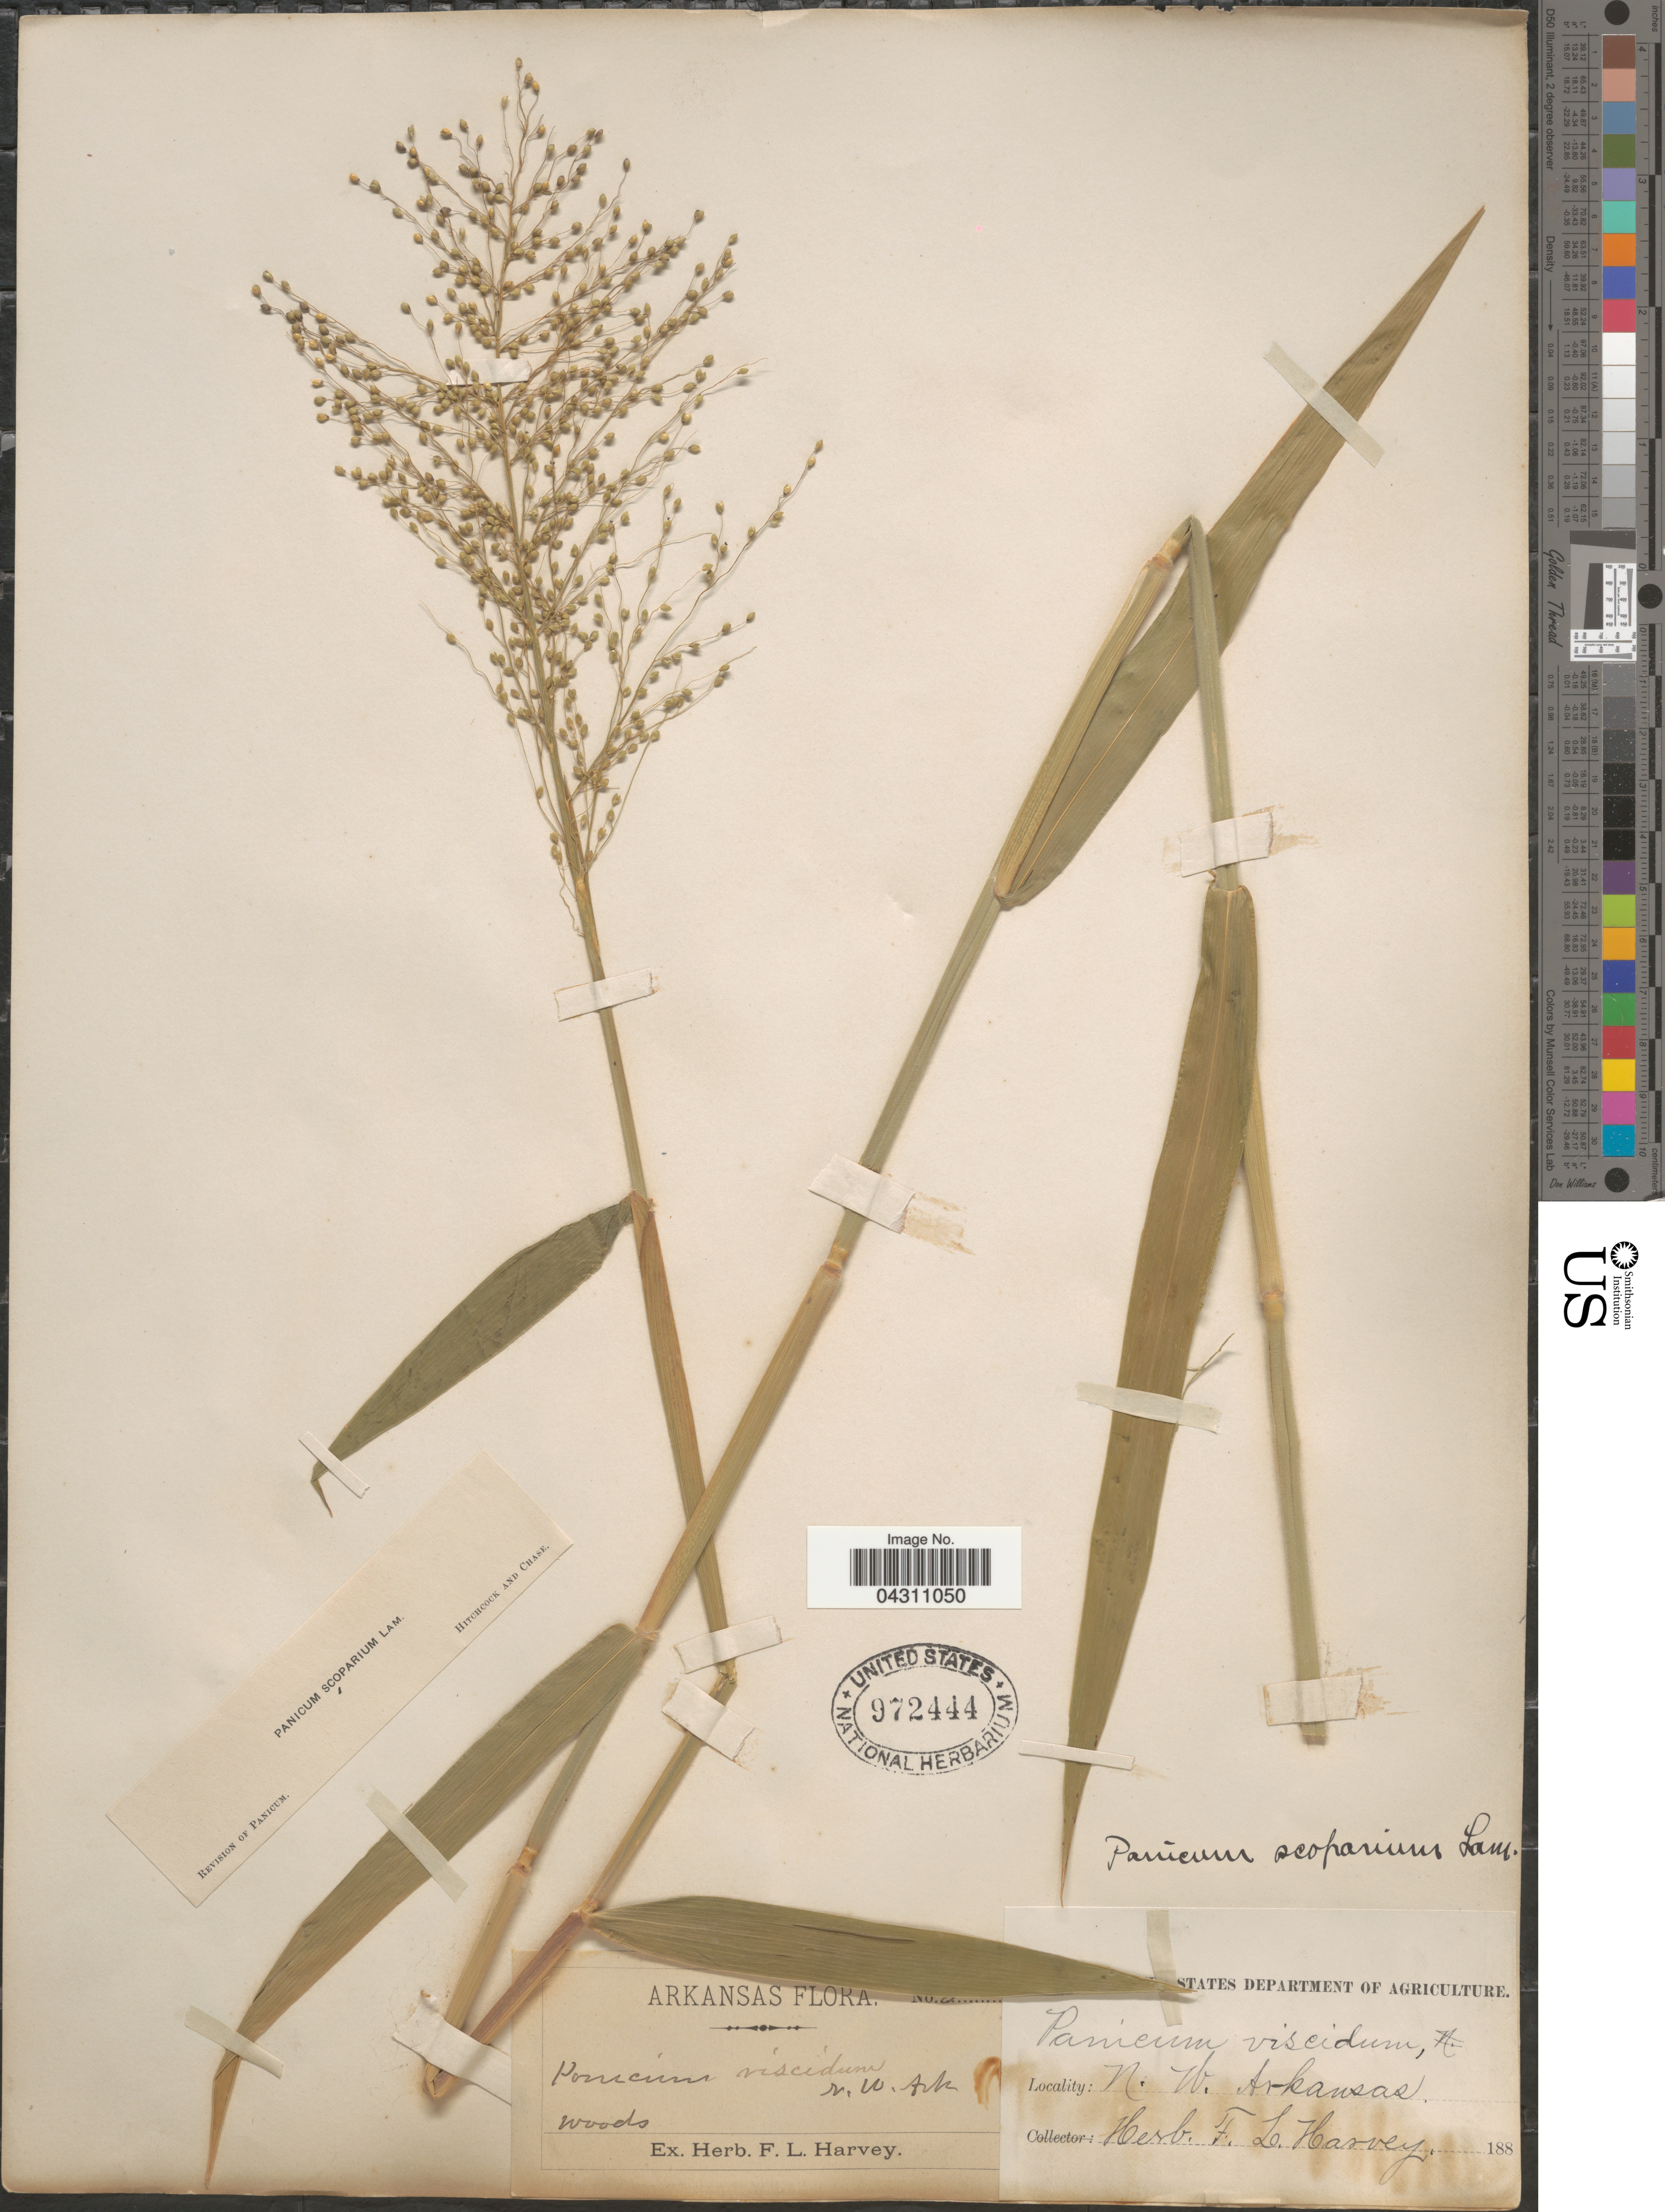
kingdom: Plantae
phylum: Tracheophyta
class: Liliopsida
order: Poales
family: Poaceae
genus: Dichanthelium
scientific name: Dichanthelium scoparium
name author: (Lam.) Gould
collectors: ex herb. F. L. Harvey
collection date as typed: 188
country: United States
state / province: Arkansas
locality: N.W. Arkansas.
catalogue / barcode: US 972444